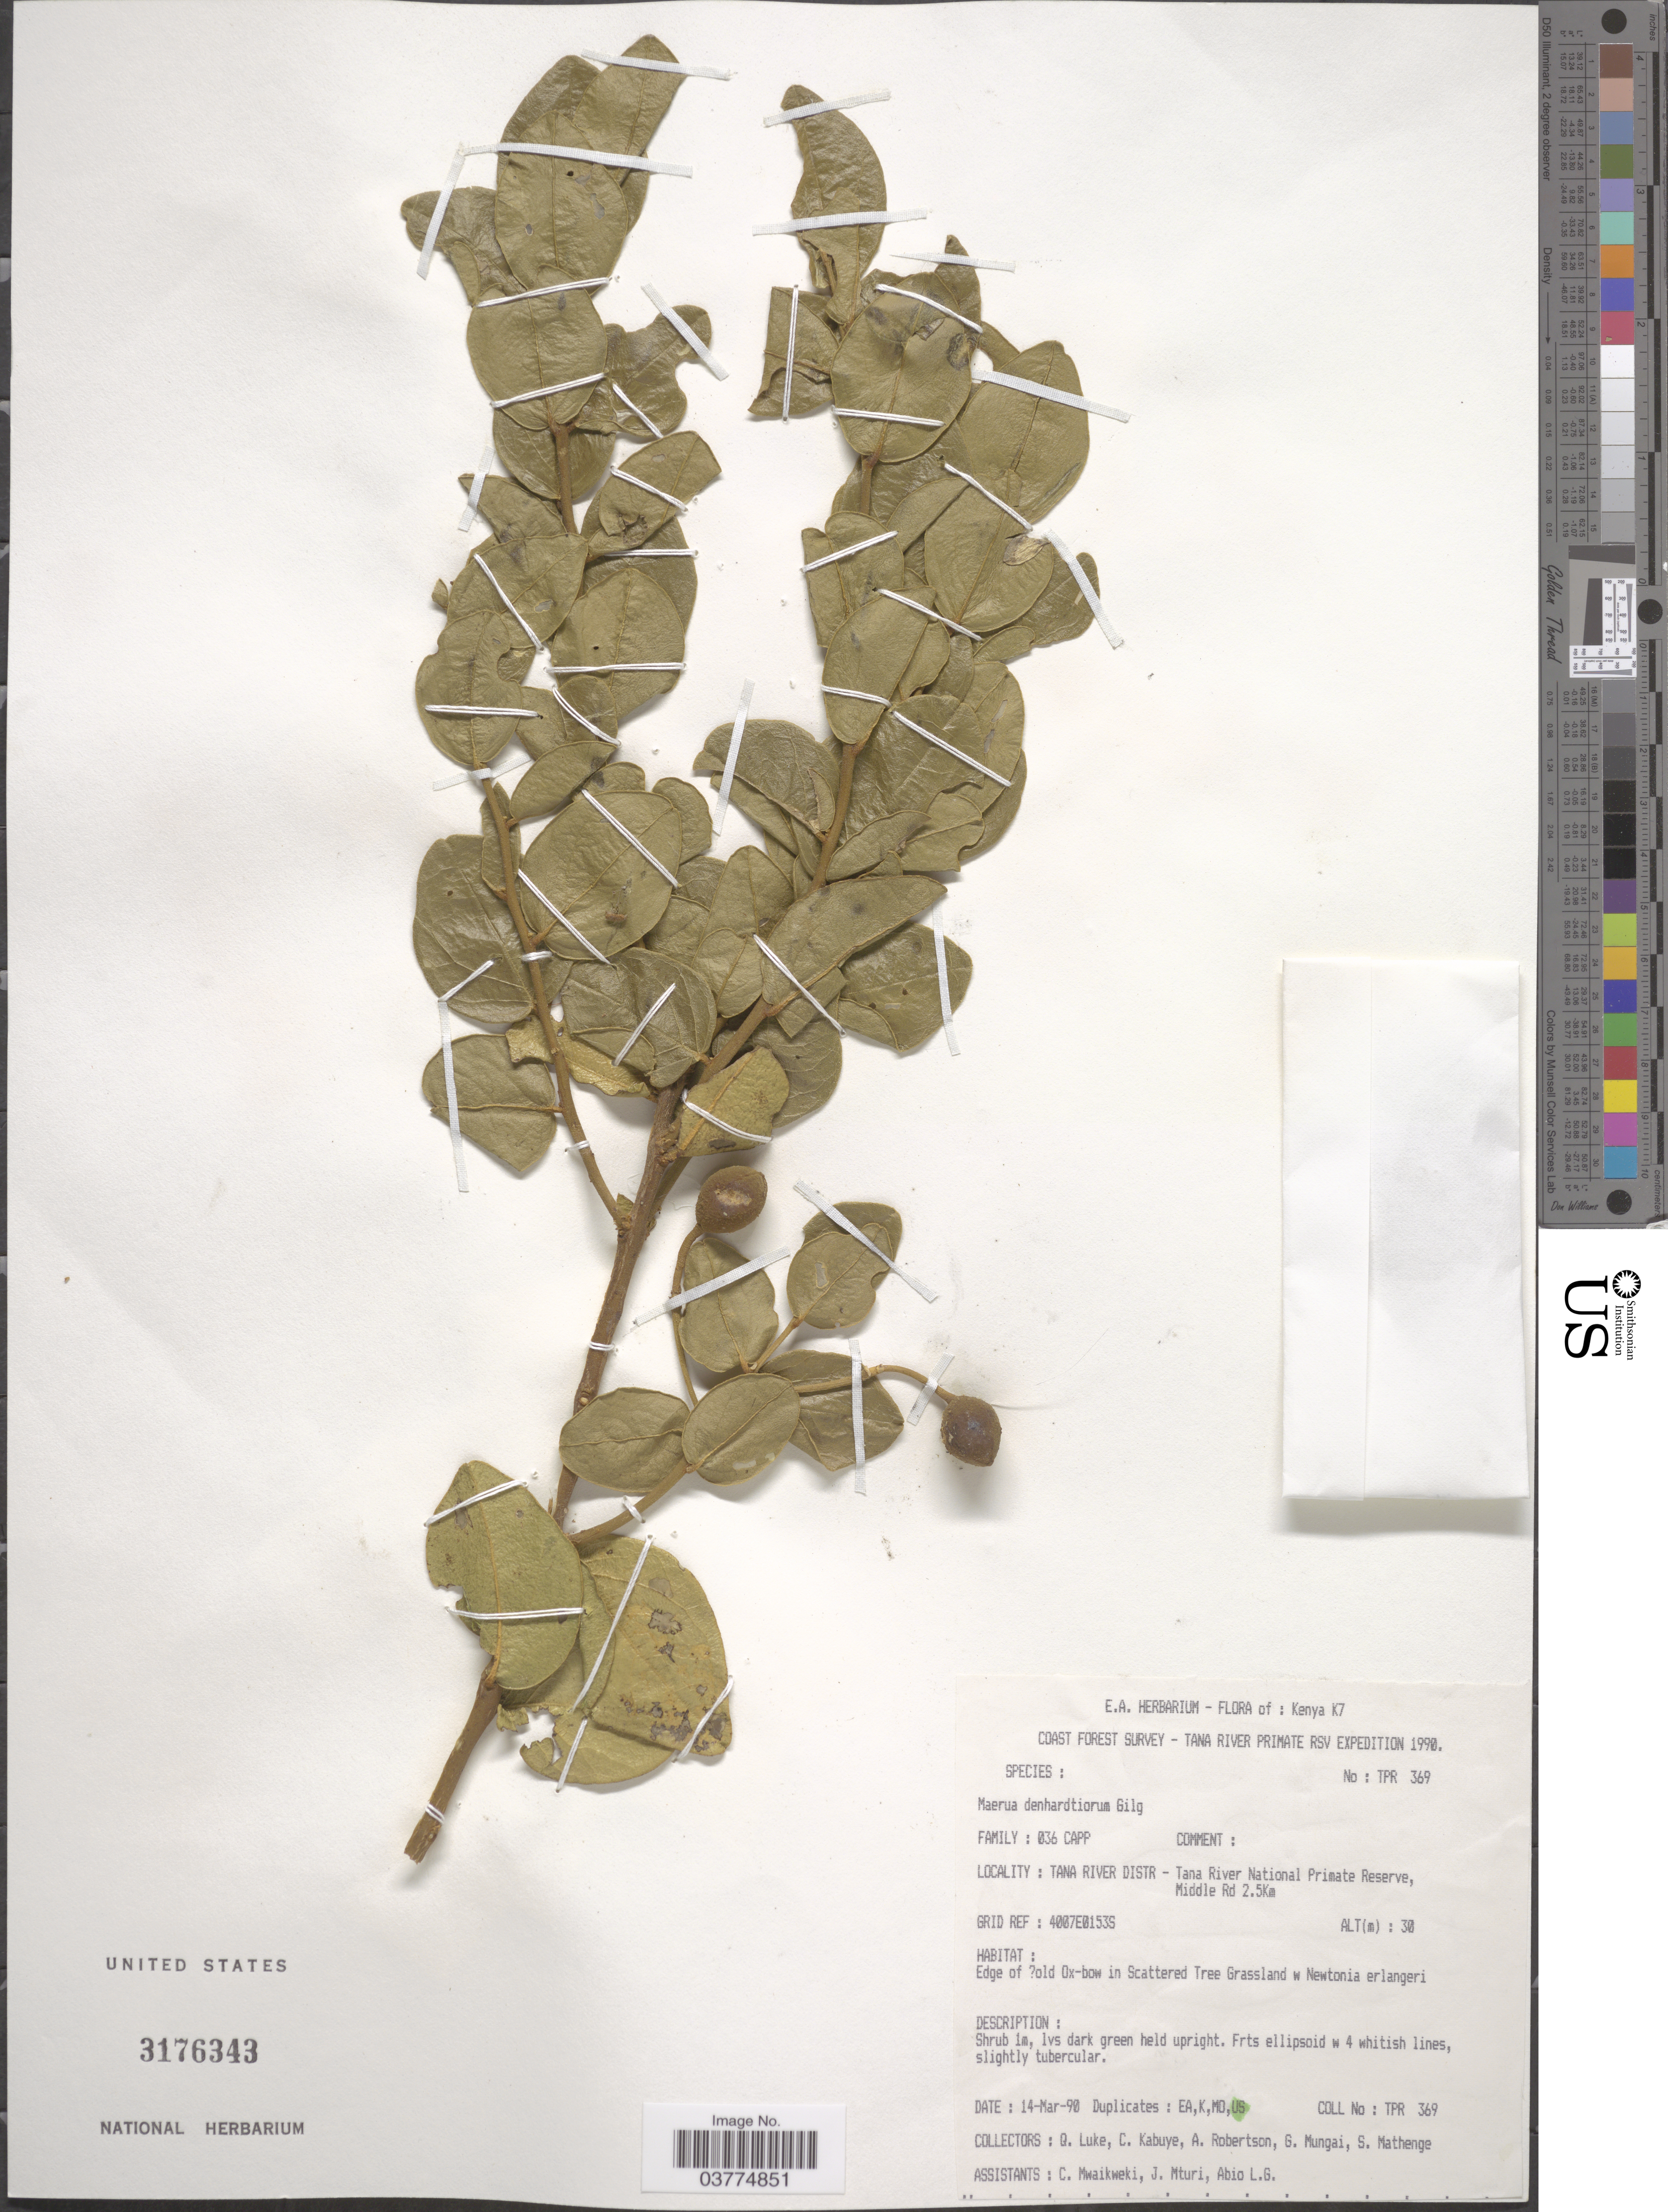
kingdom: Plantae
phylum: Tracheophyta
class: Magnoliopsida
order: Brassicales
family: Capparaceae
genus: Maerua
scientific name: Maerua denhardtiorum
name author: Gilg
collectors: Q. Luke, C. Kabuye, A. Robertson, G. Mungai & et al.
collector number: TPR 369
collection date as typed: Transcribed d/m/y: 14/3/90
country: Kenya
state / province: Tana River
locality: Kenya K7. Tana River District - Tana River National Primate Reserve. Middle Rd 2.5Km.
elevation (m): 30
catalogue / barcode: US 3176343